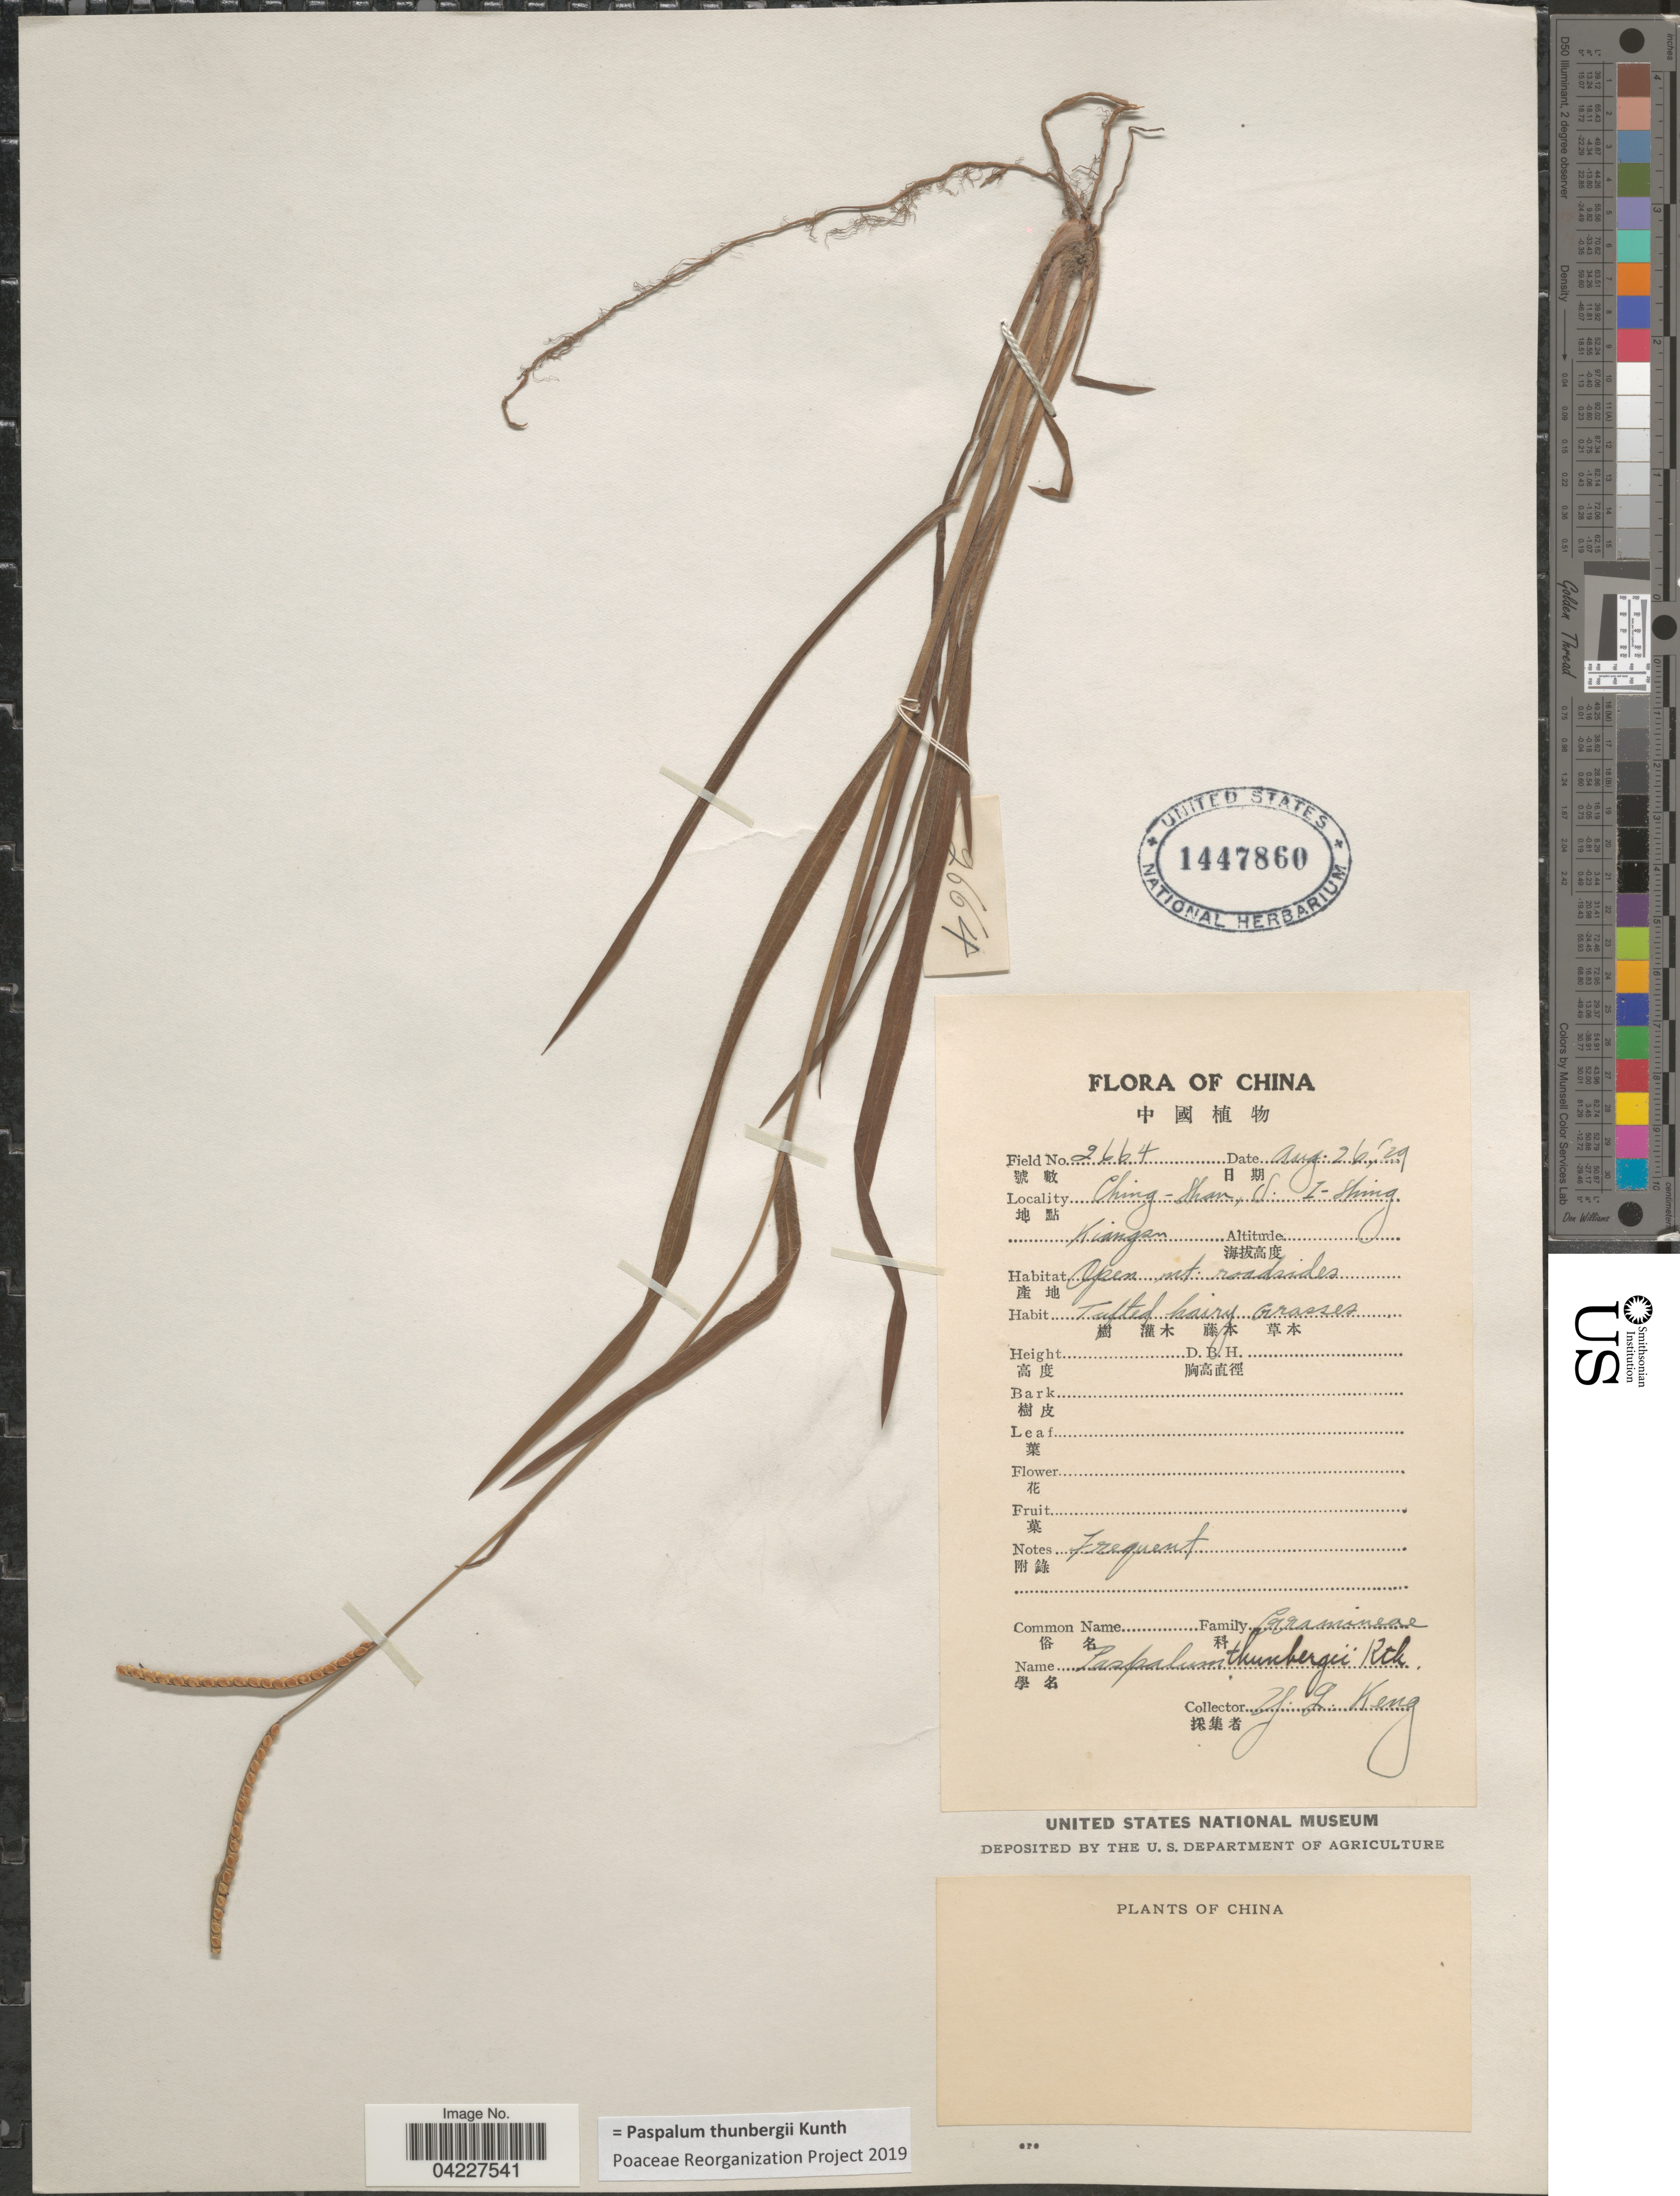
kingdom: Plantae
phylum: Tracheophyta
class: Liliopsida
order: Poales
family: Poaceae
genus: Paspalum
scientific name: Paspalum thunbergii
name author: Kunth ex Steud.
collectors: Y. L. Keng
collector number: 2664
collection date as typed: Transcribed d/m/y: 26/8/29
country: China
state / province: Jiangsu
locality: Ching-Shan, S. I-Shing Kiangsu.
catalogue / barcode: US 1447860